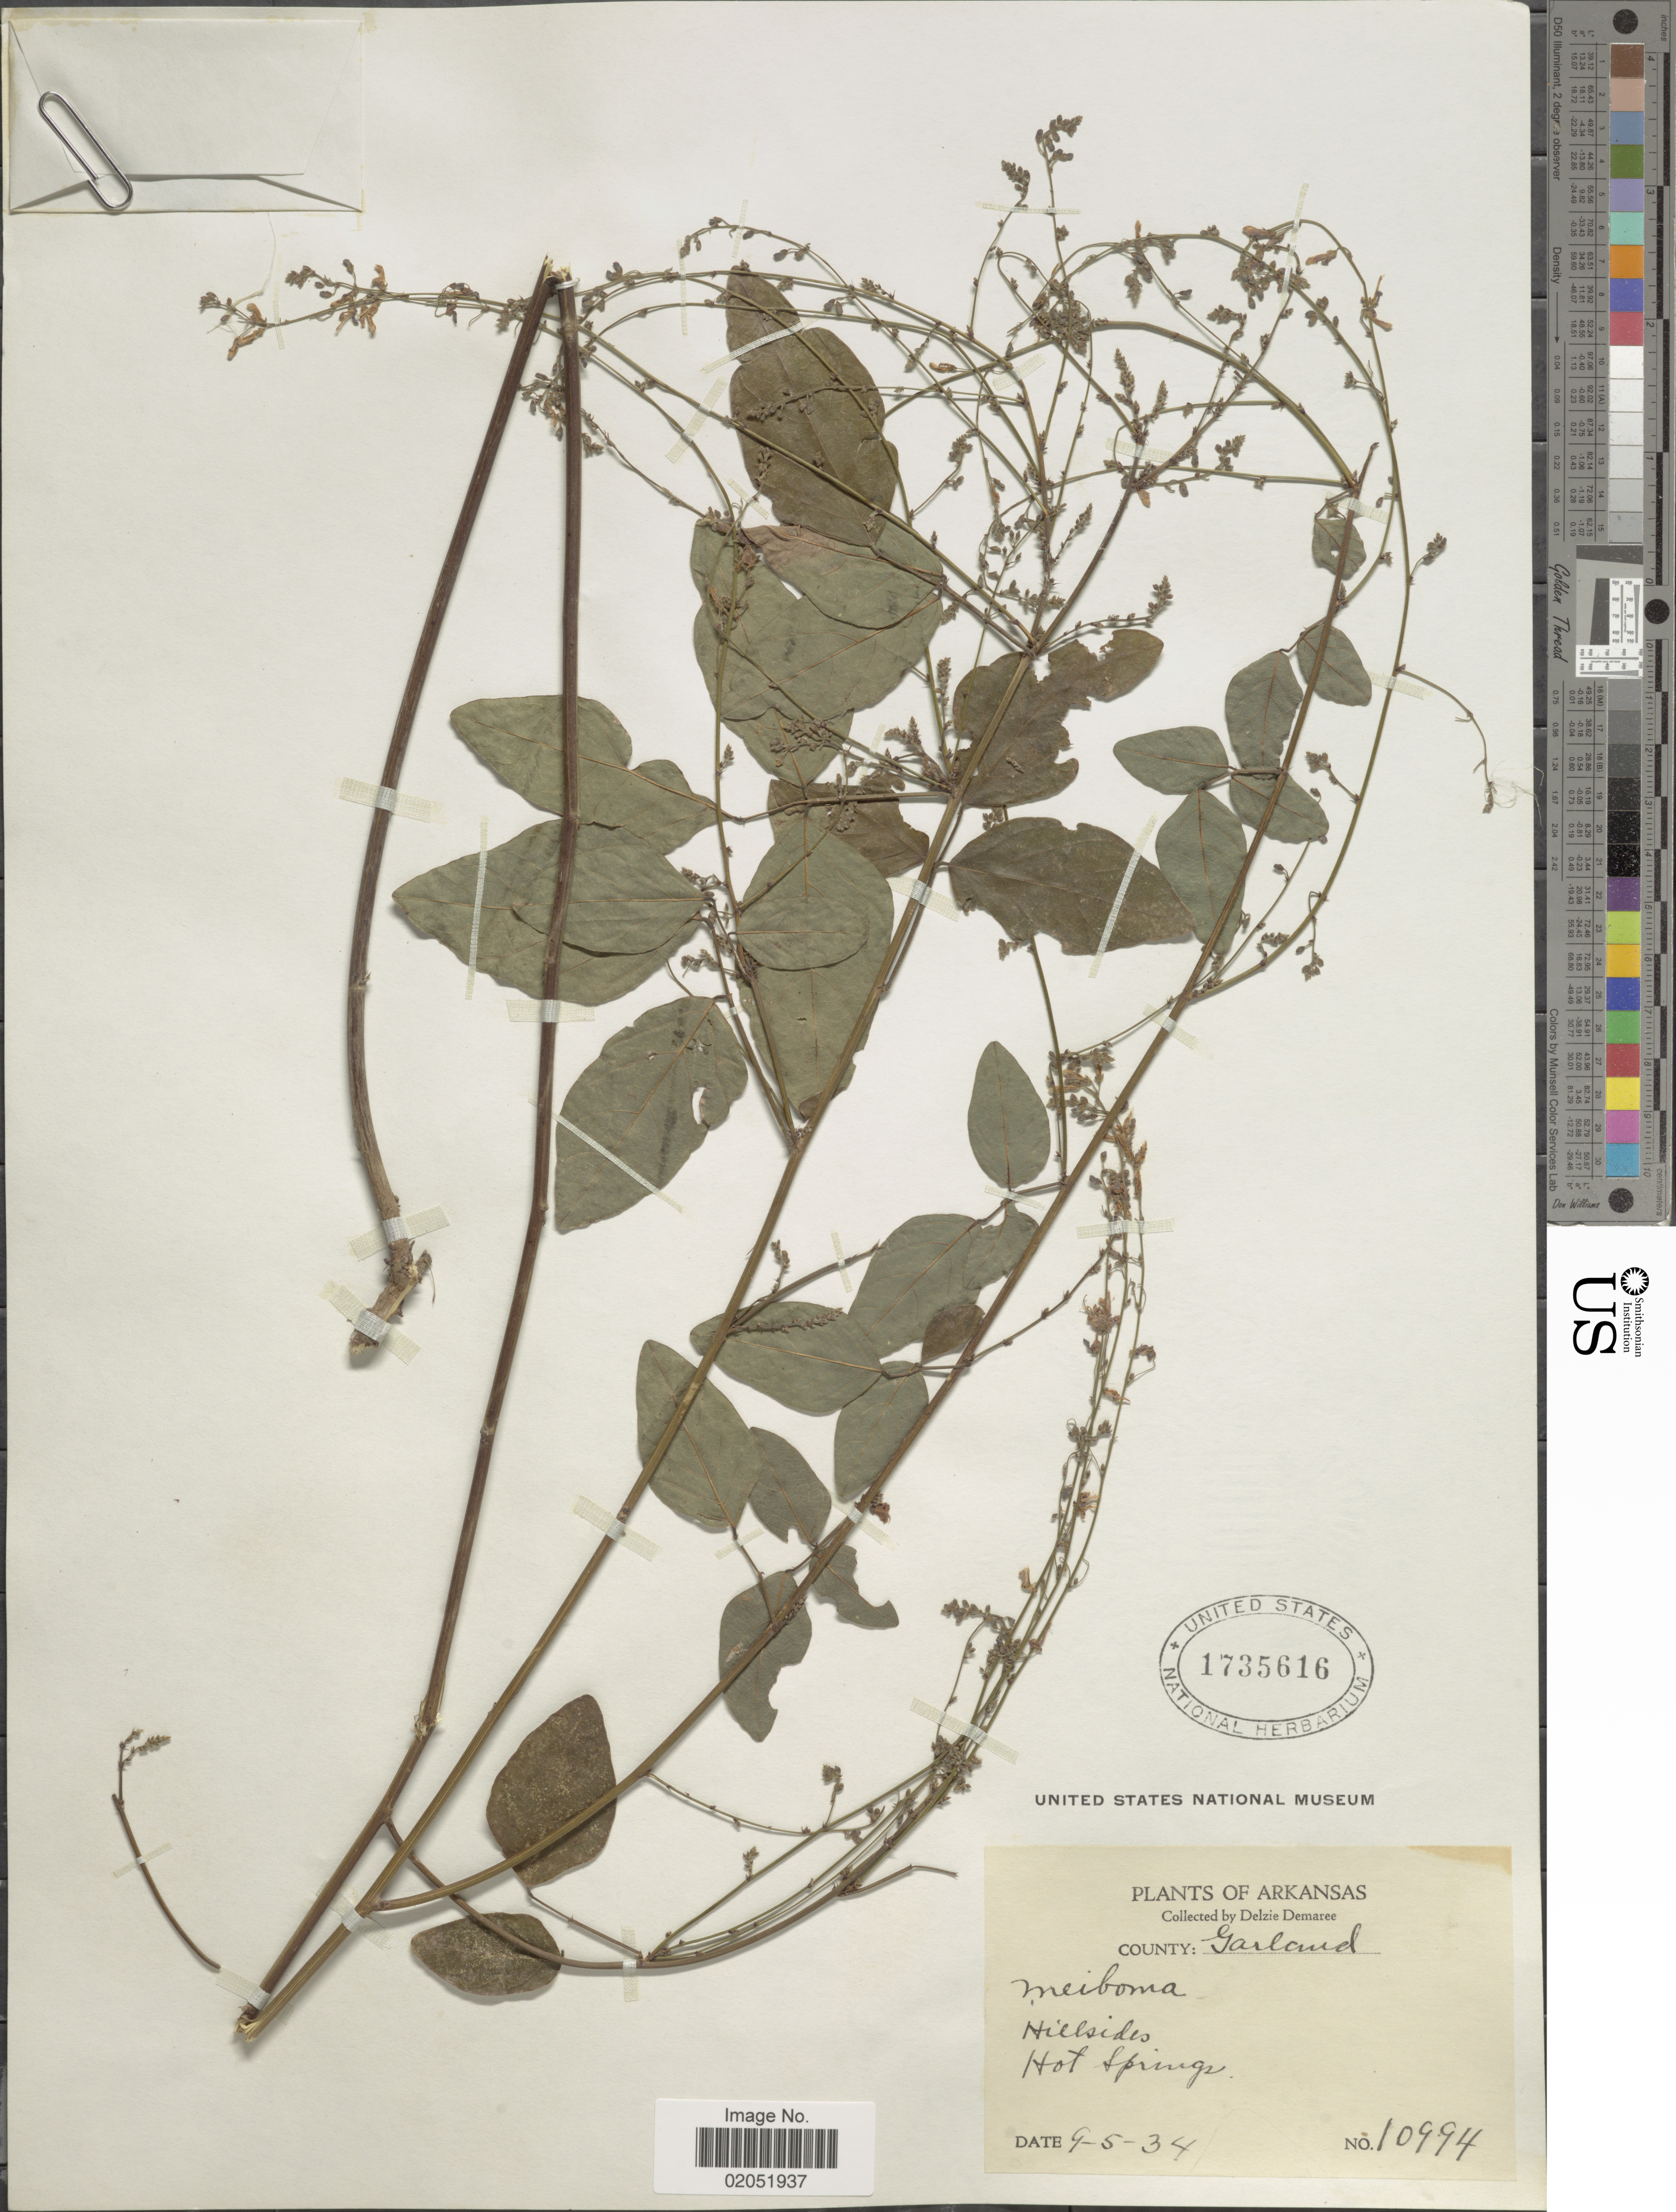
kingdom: Plantae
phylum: Tracheophyta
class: Magnoliopsida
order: Fabales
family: Fabaceae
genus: Desmodium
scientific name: Desmodium sp.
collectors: D. Demaree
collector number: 10994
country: United States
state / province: Arkansas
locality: Arkansas, County: Garland, Hillside, Hot Springs.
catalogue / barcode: US 1735616